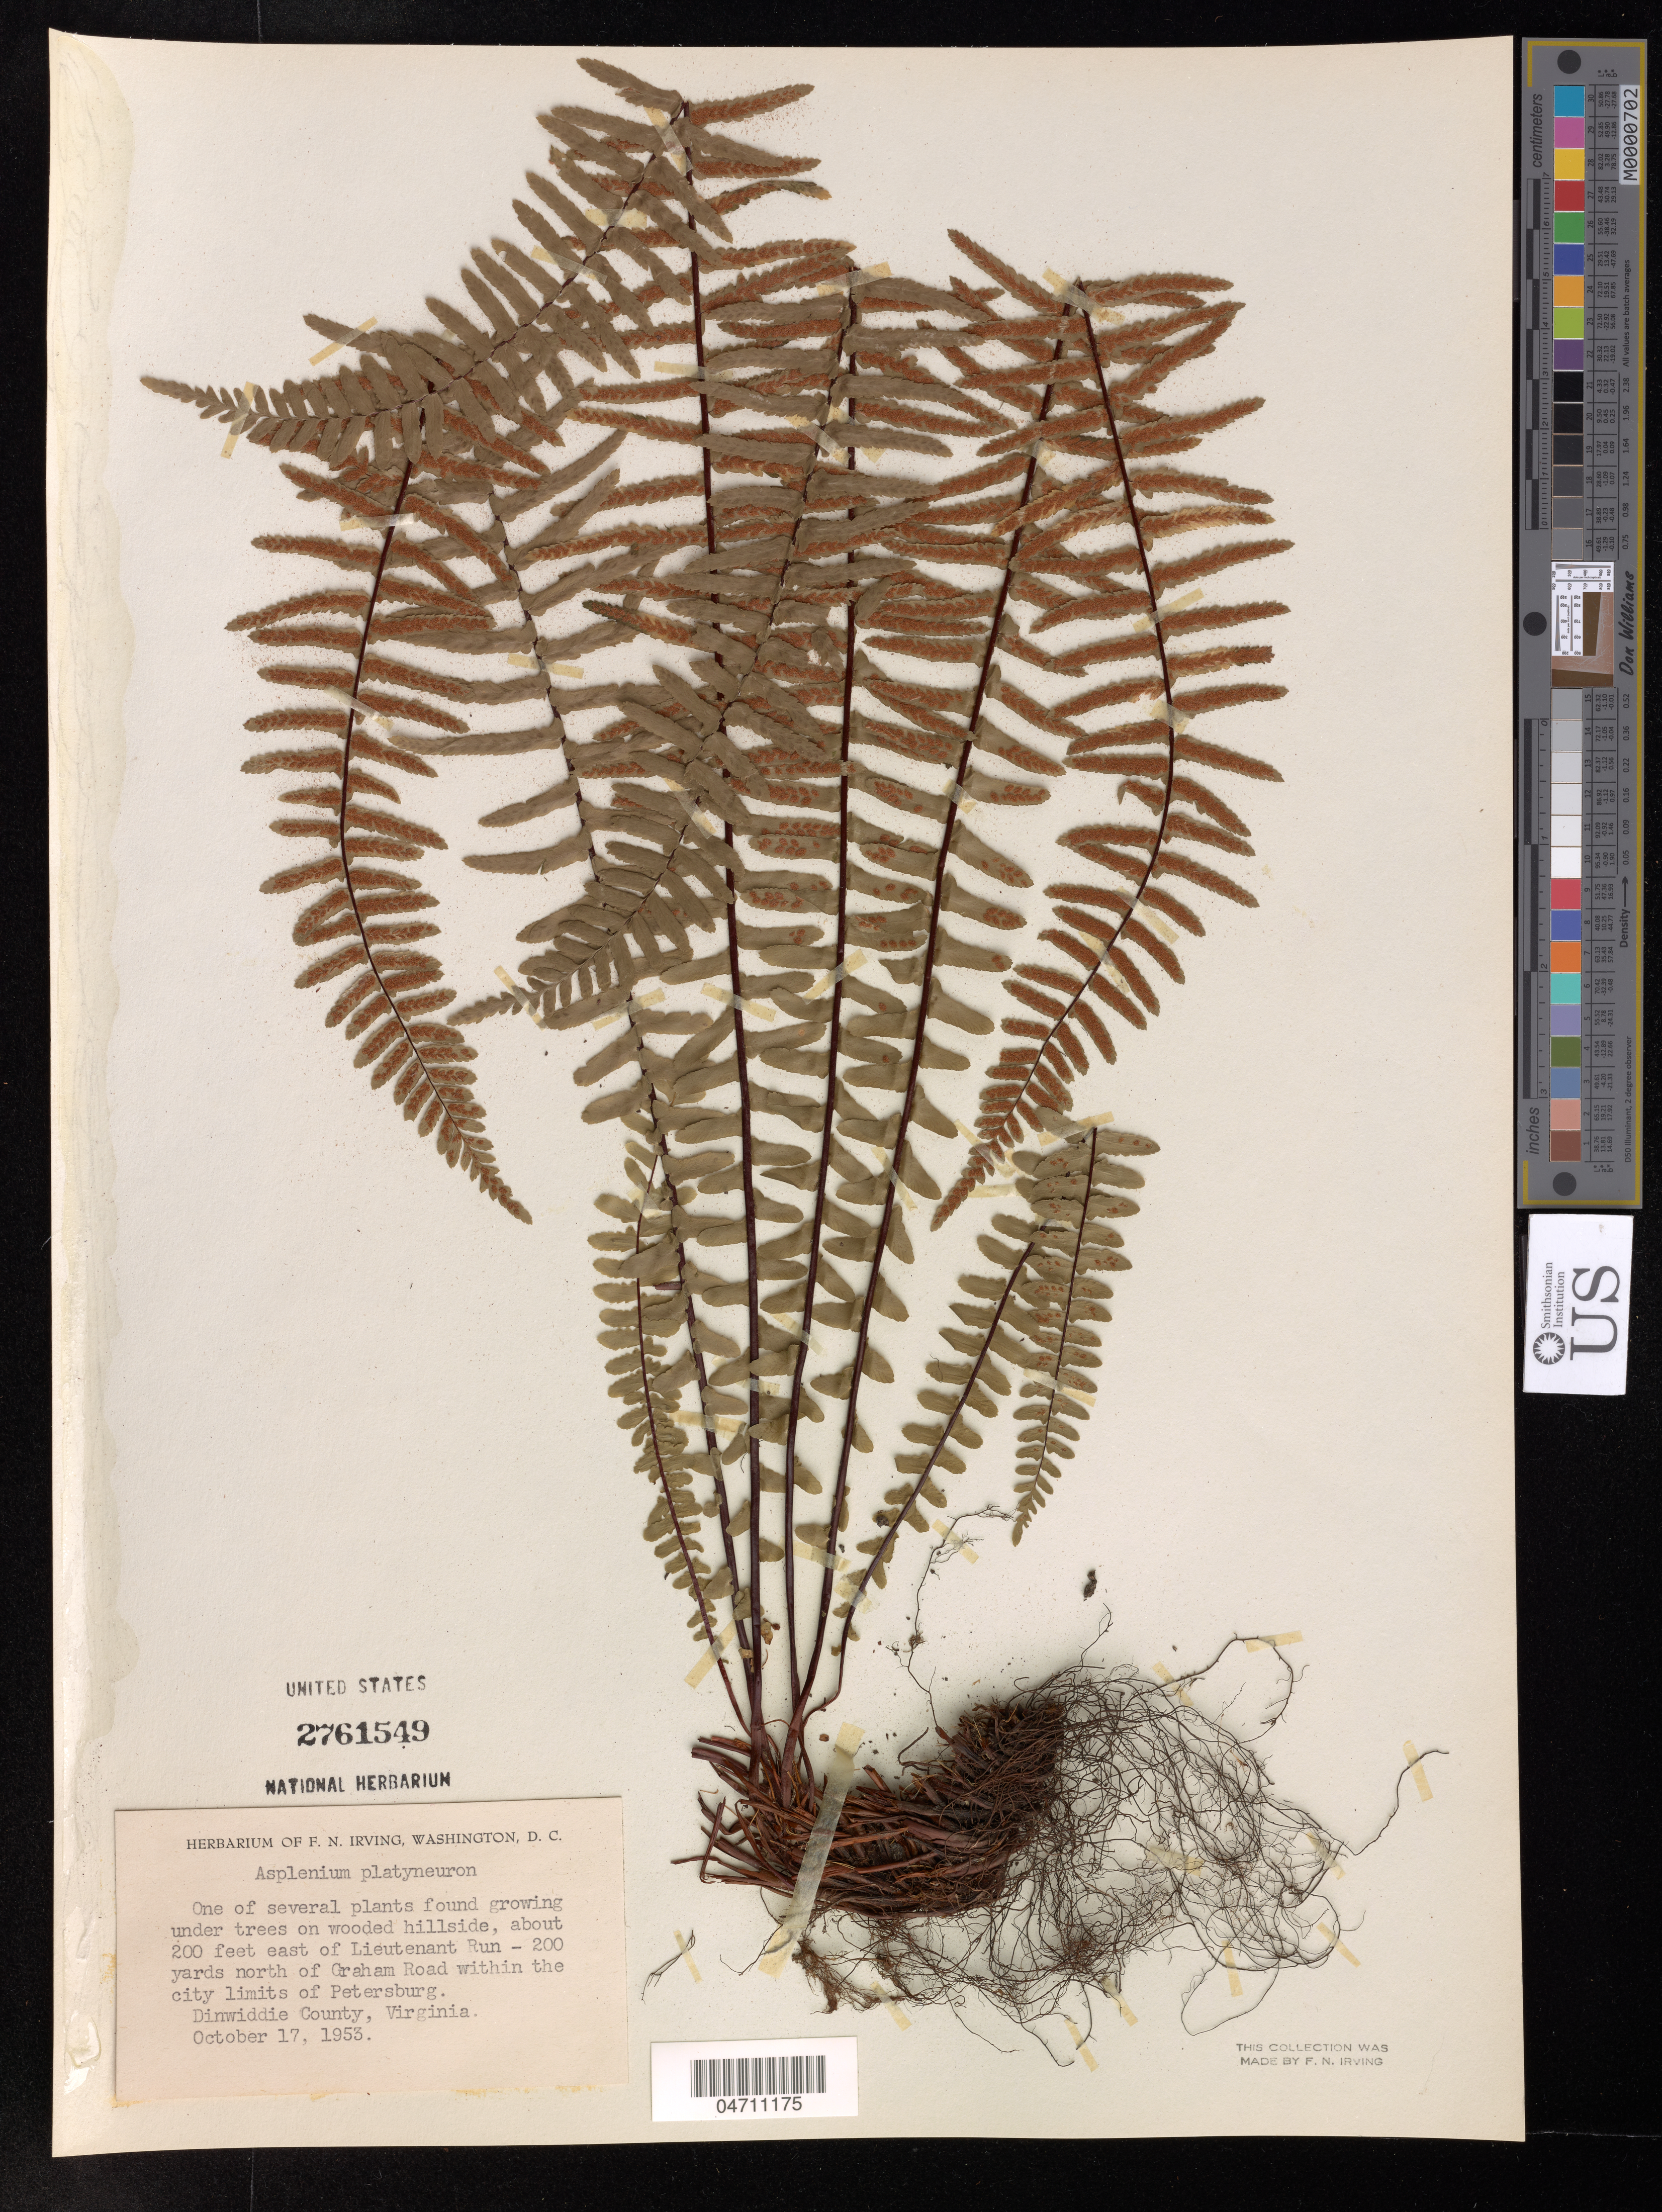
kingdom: Plantae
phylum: Tracheophyta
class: Polypodiopsida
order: Polypodiales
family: Aspleniaceae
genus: Asplenium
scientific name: Asplenium platyneuron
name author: (L.) Britton, Stearns & Poggenb.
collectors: F. Irving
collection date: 1953-10-17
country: United States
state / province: Virginia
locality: One of several plants found growing under trees on wooded hillside, about 200 feet east of Lieutenant Run - 200 yards north of Graham Road within the city limits of Petersburg, Dinwiddie County.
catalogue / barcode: US 2761549